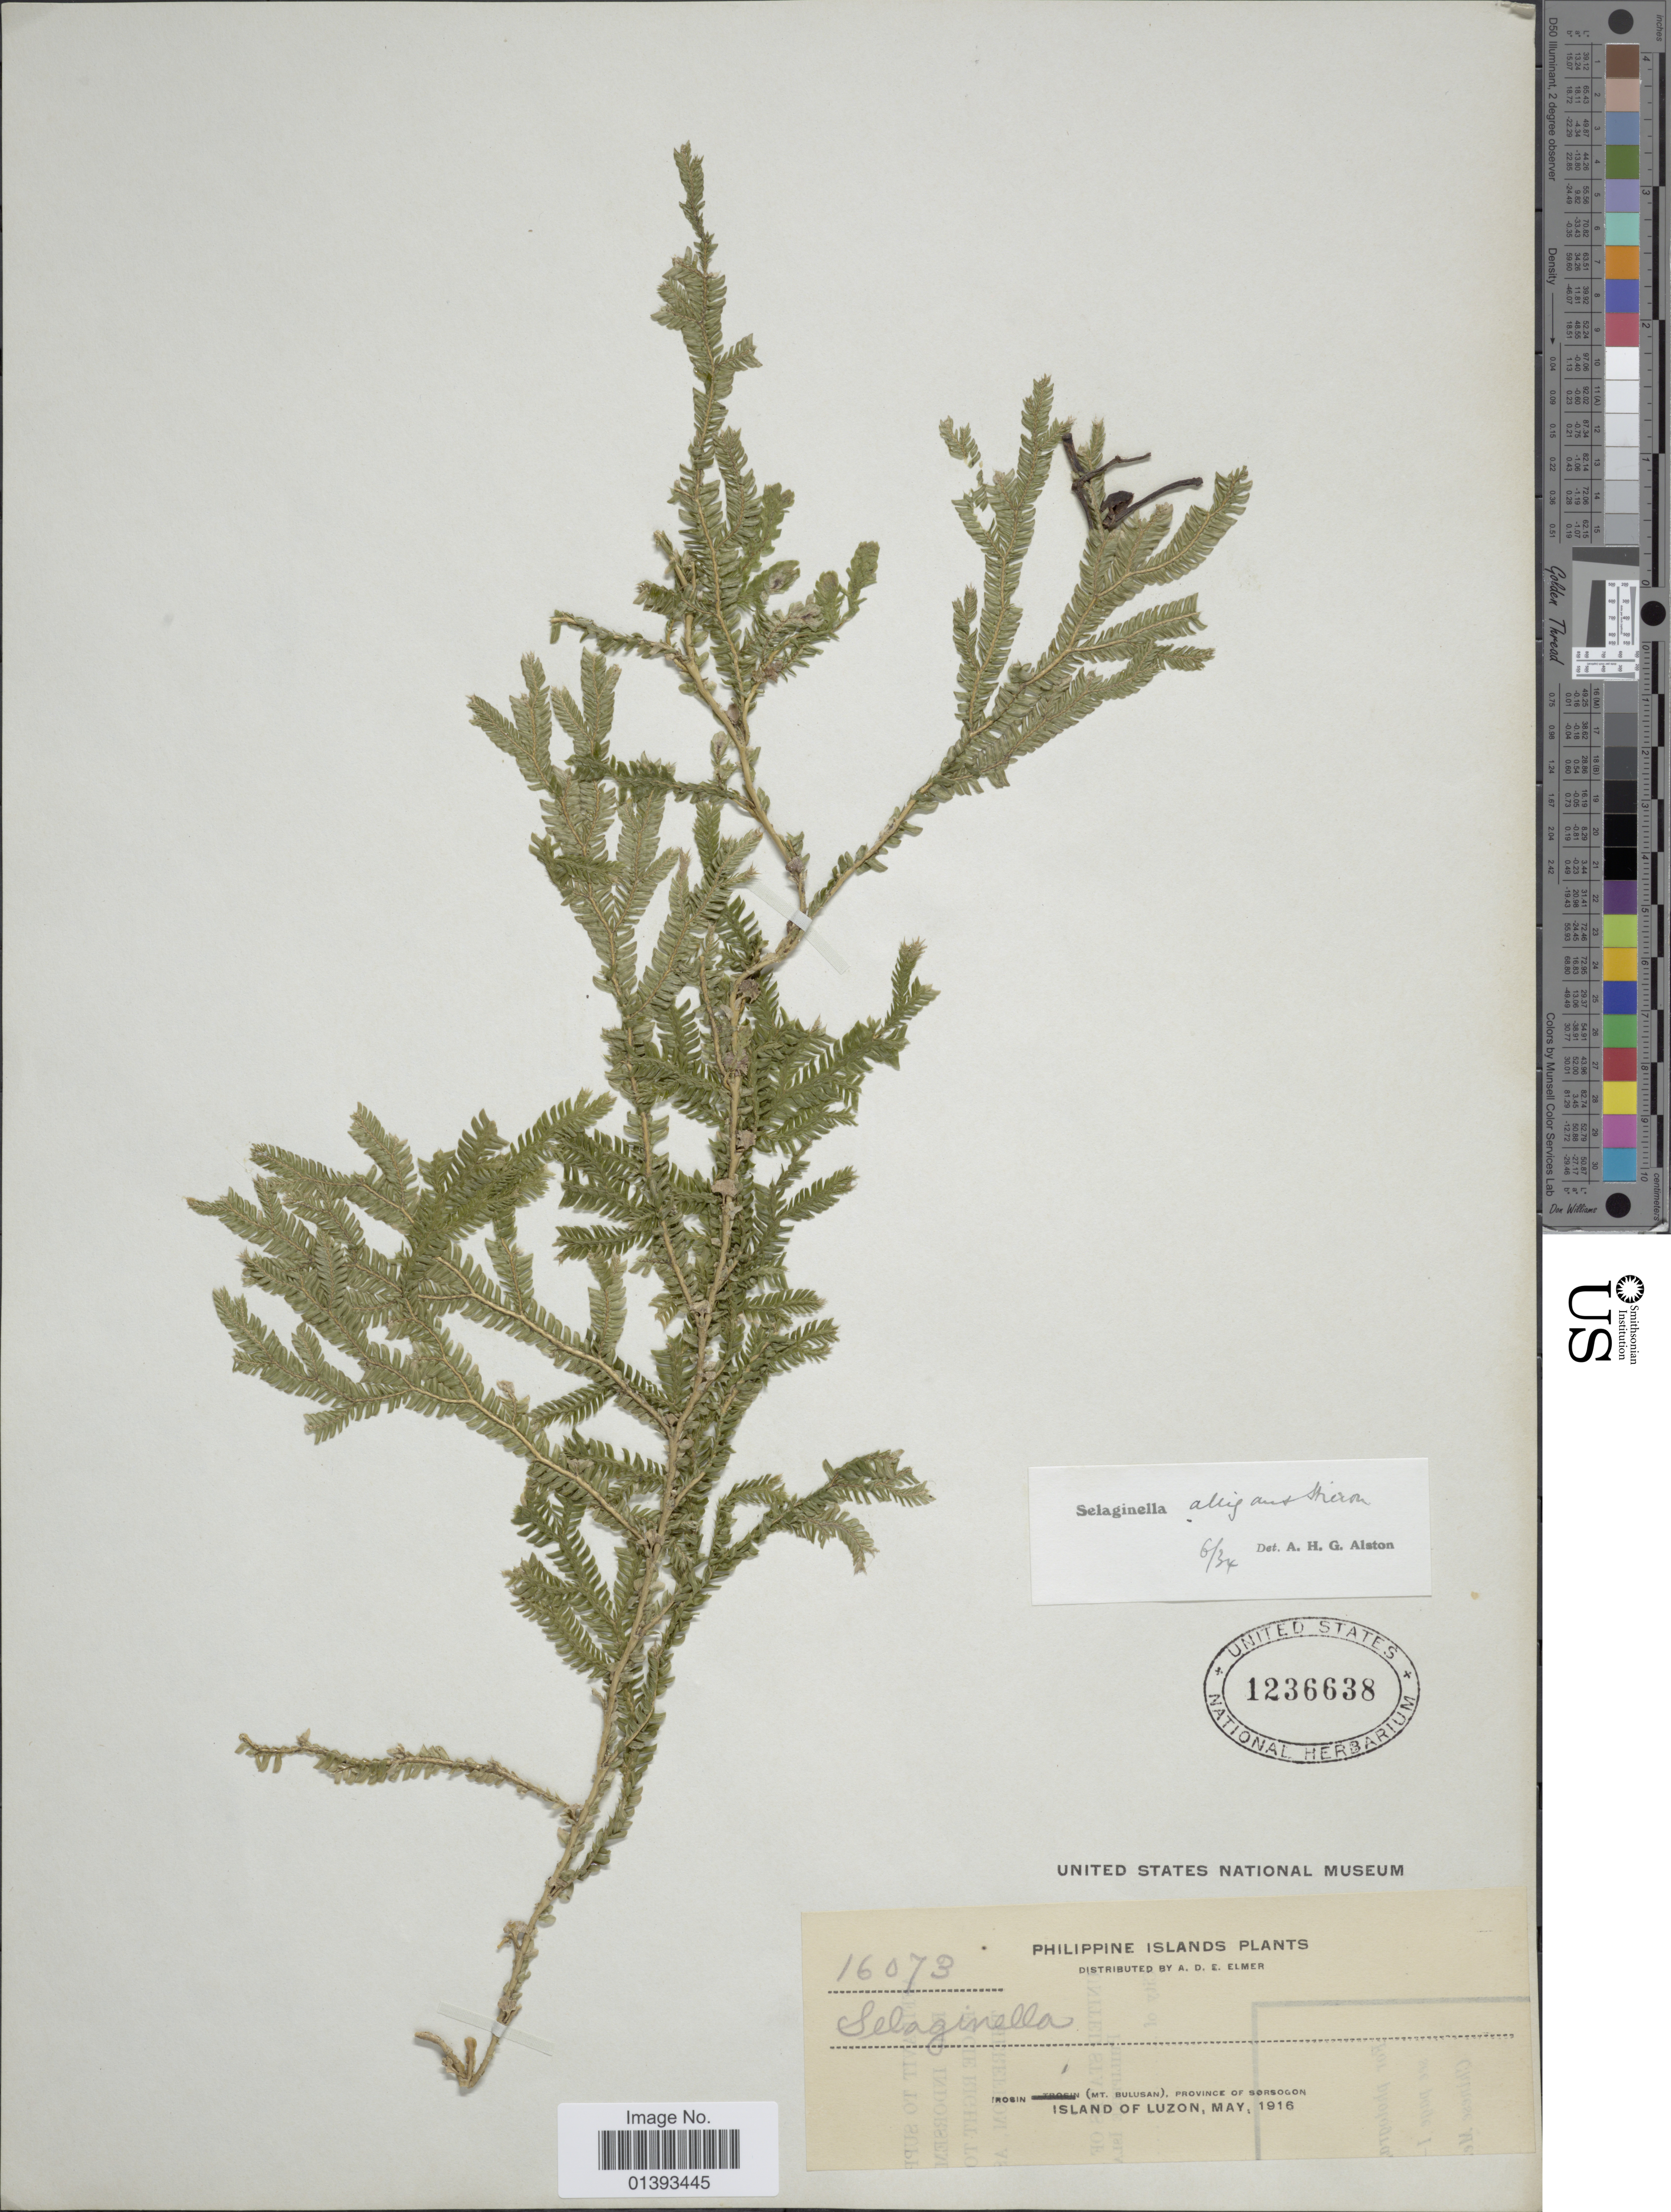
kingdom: Plantae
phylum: Tracheophyta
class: Lycopodiopsida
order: Selaginellales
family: Selaginellaceae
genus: Selaginella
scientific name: Selaginella alligans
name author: Hieron.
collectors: A. D. E. Elmer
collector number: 16073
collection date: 1916-05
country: Philippines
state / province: Central Luzon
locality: Irosin(Mt. Bulusan), province of Sorsogon, island of Luzon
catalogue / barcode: US 1236638